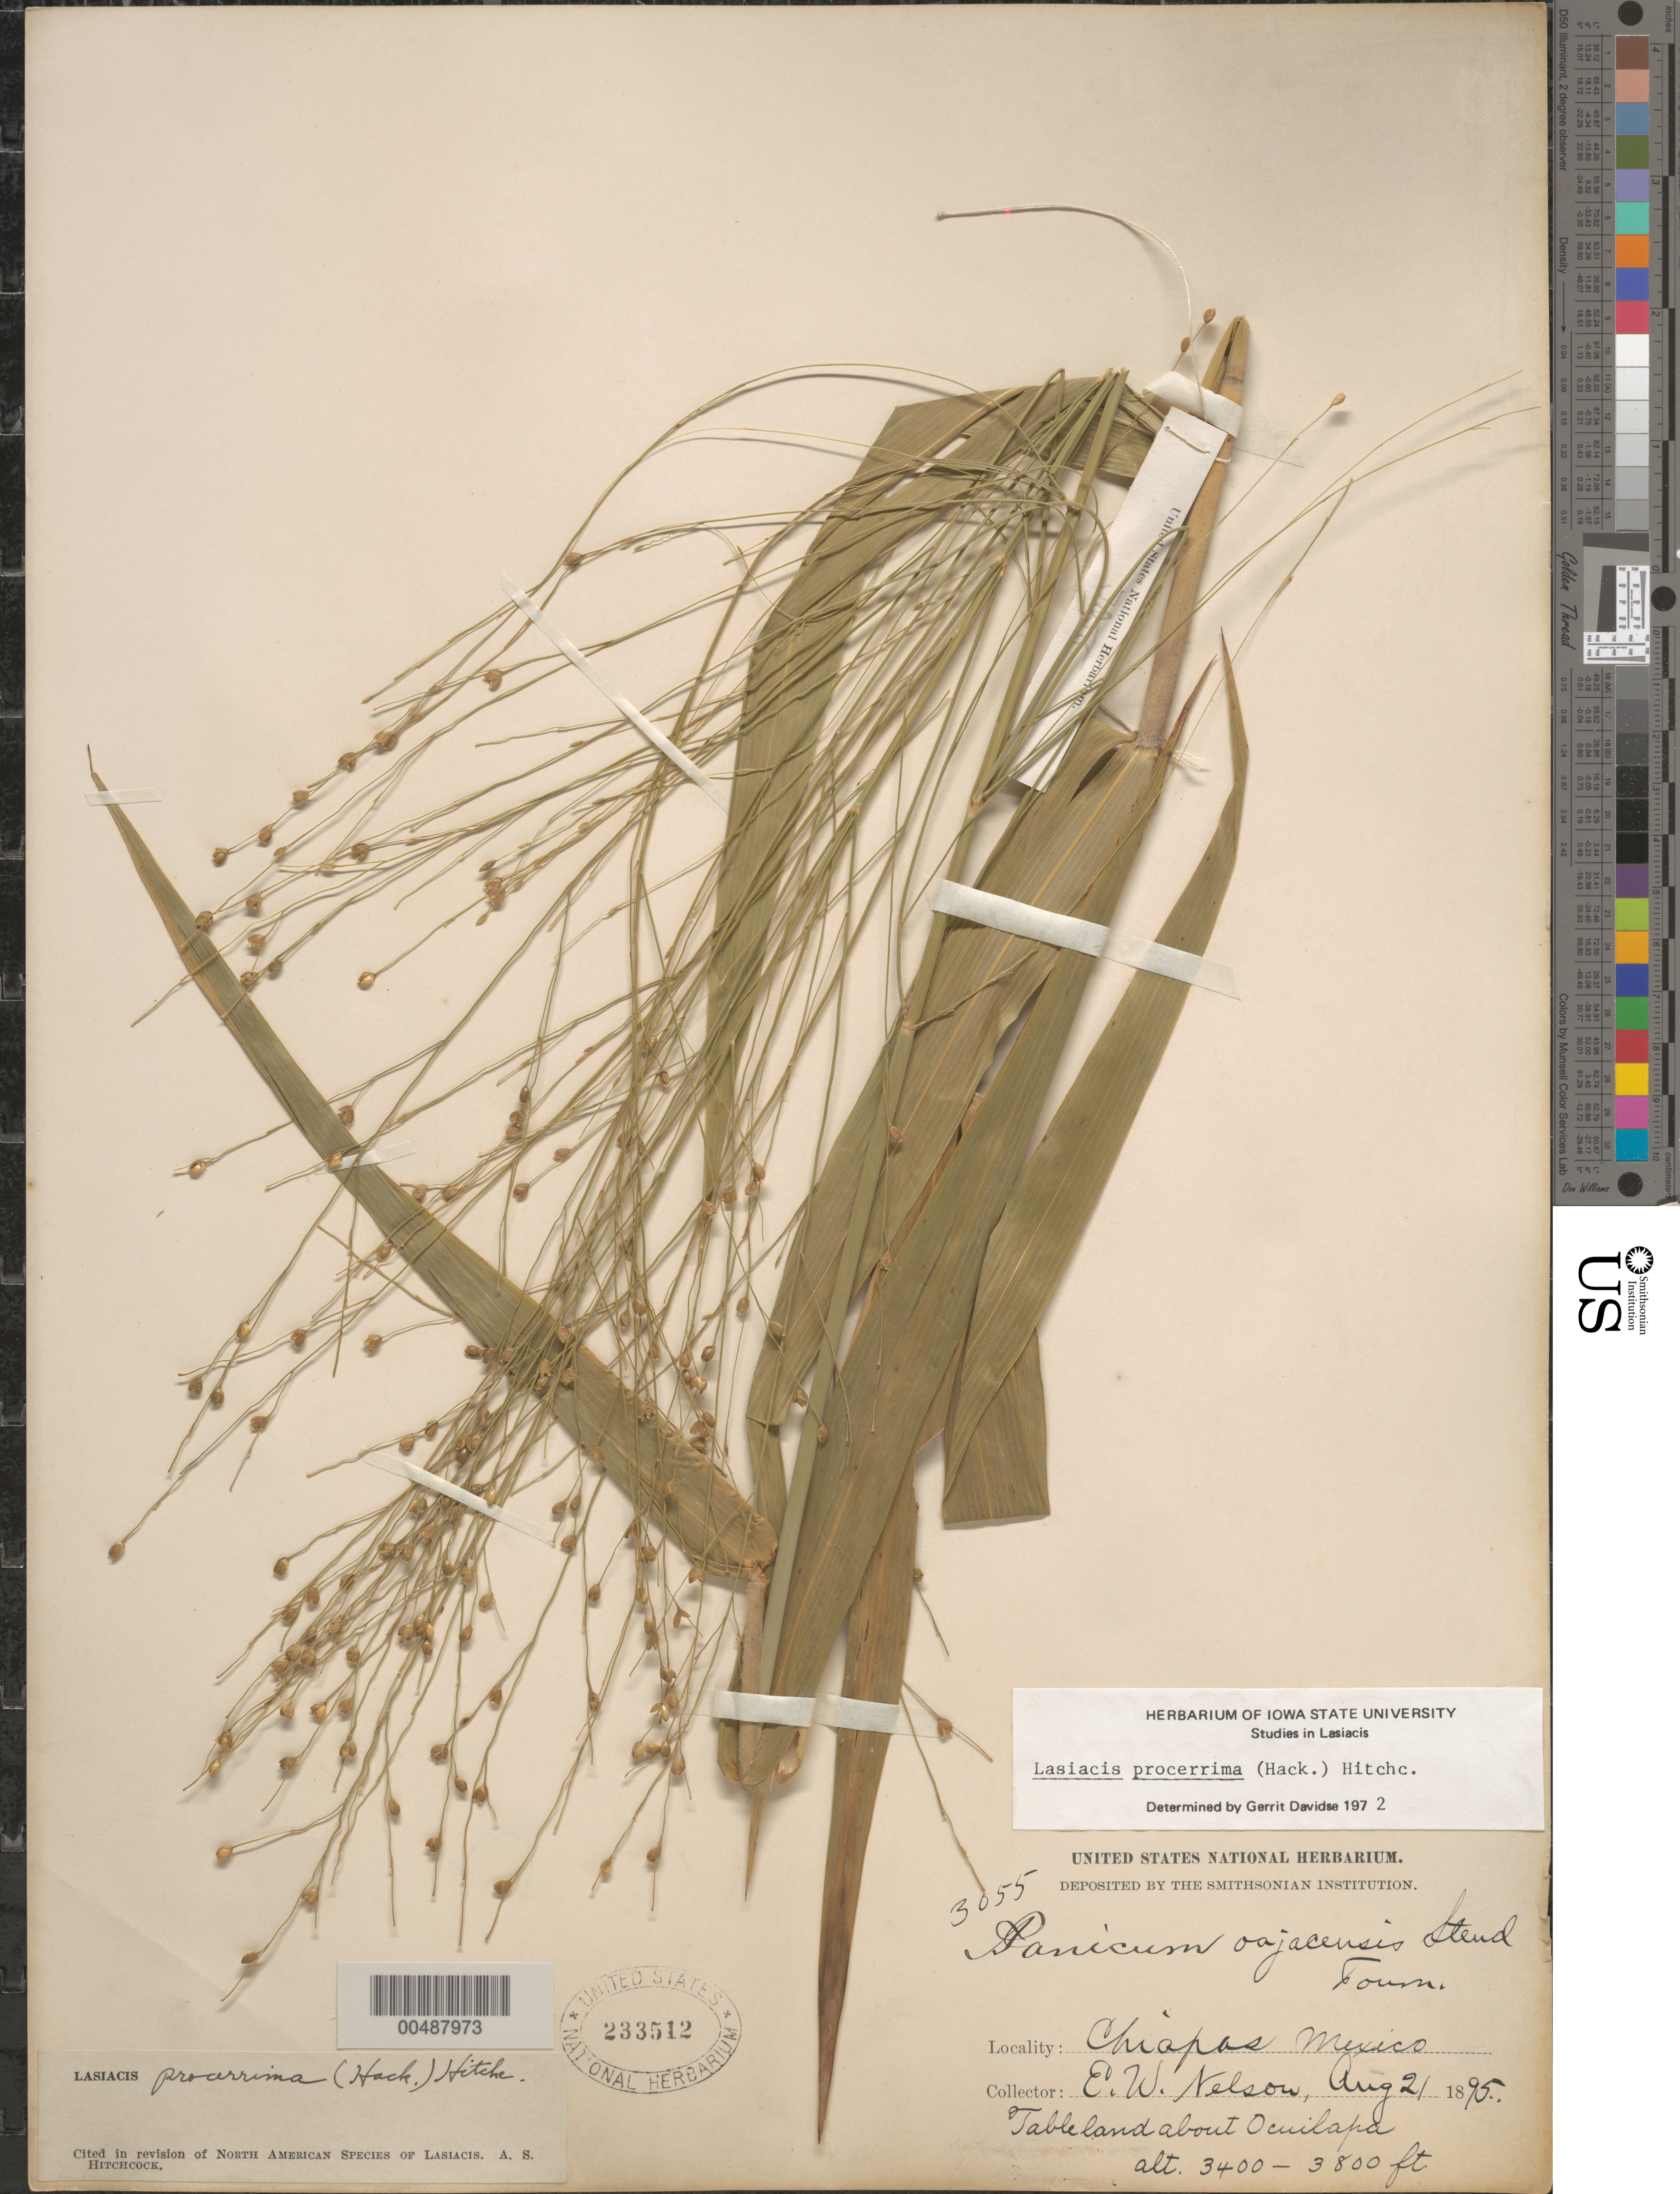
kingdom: Plantae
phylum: Tracheophyta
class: Liliopsida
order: Poales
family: Poaceae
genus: Lasiacis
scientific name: Lasiacis procerrima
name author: (Hack.) Hitchc.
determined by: Davidse, Gerrit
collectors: E. W. Nelson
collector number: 3055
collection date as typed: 21 Aug 1895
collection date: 1895-08-21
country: Mexico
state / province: Chiapas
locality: About Ocuilapa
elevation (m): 1036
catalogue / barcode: US 233512